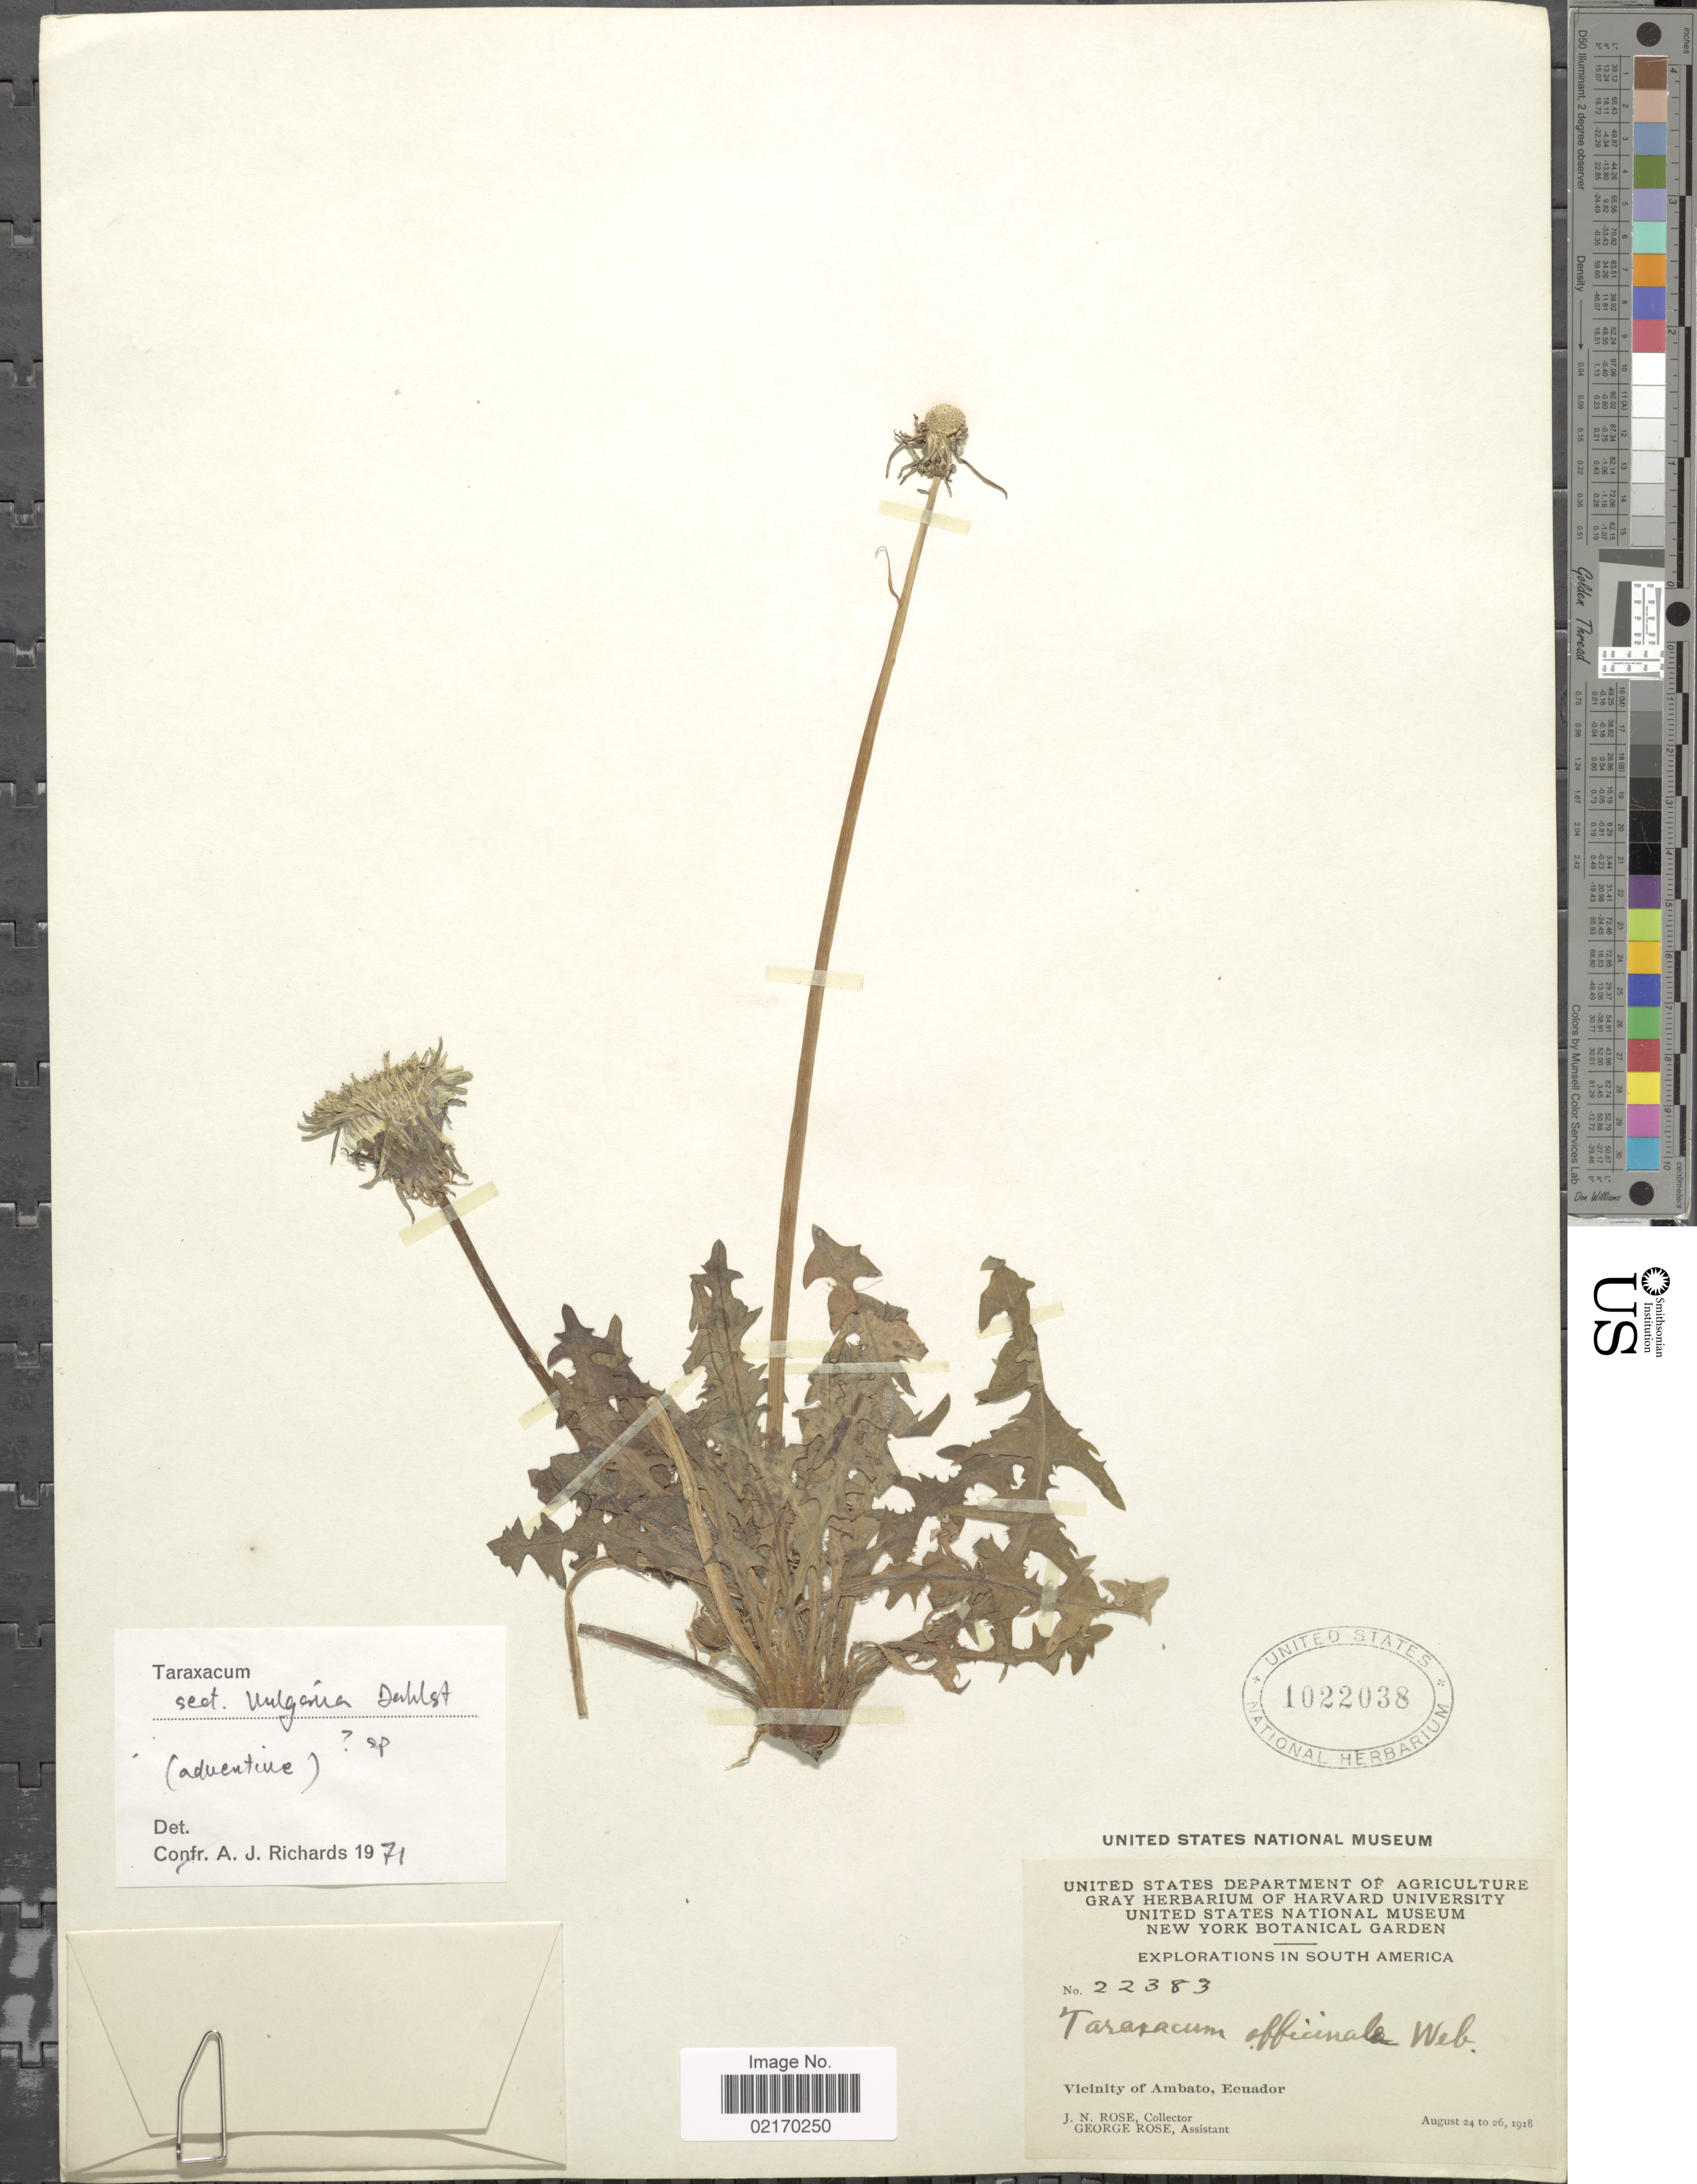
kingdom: Plantae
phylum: Tracheophyta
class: Magnoliopsida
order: Asterales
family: Asteraceae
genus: Taraxacum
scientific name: Taraxacum sp.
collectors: J. N. Rose & G. Rose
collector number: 22383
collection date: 1918-08-24/1918-08-26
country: Ecuador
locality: Vicinity of Ambato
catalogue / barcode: US 1022038